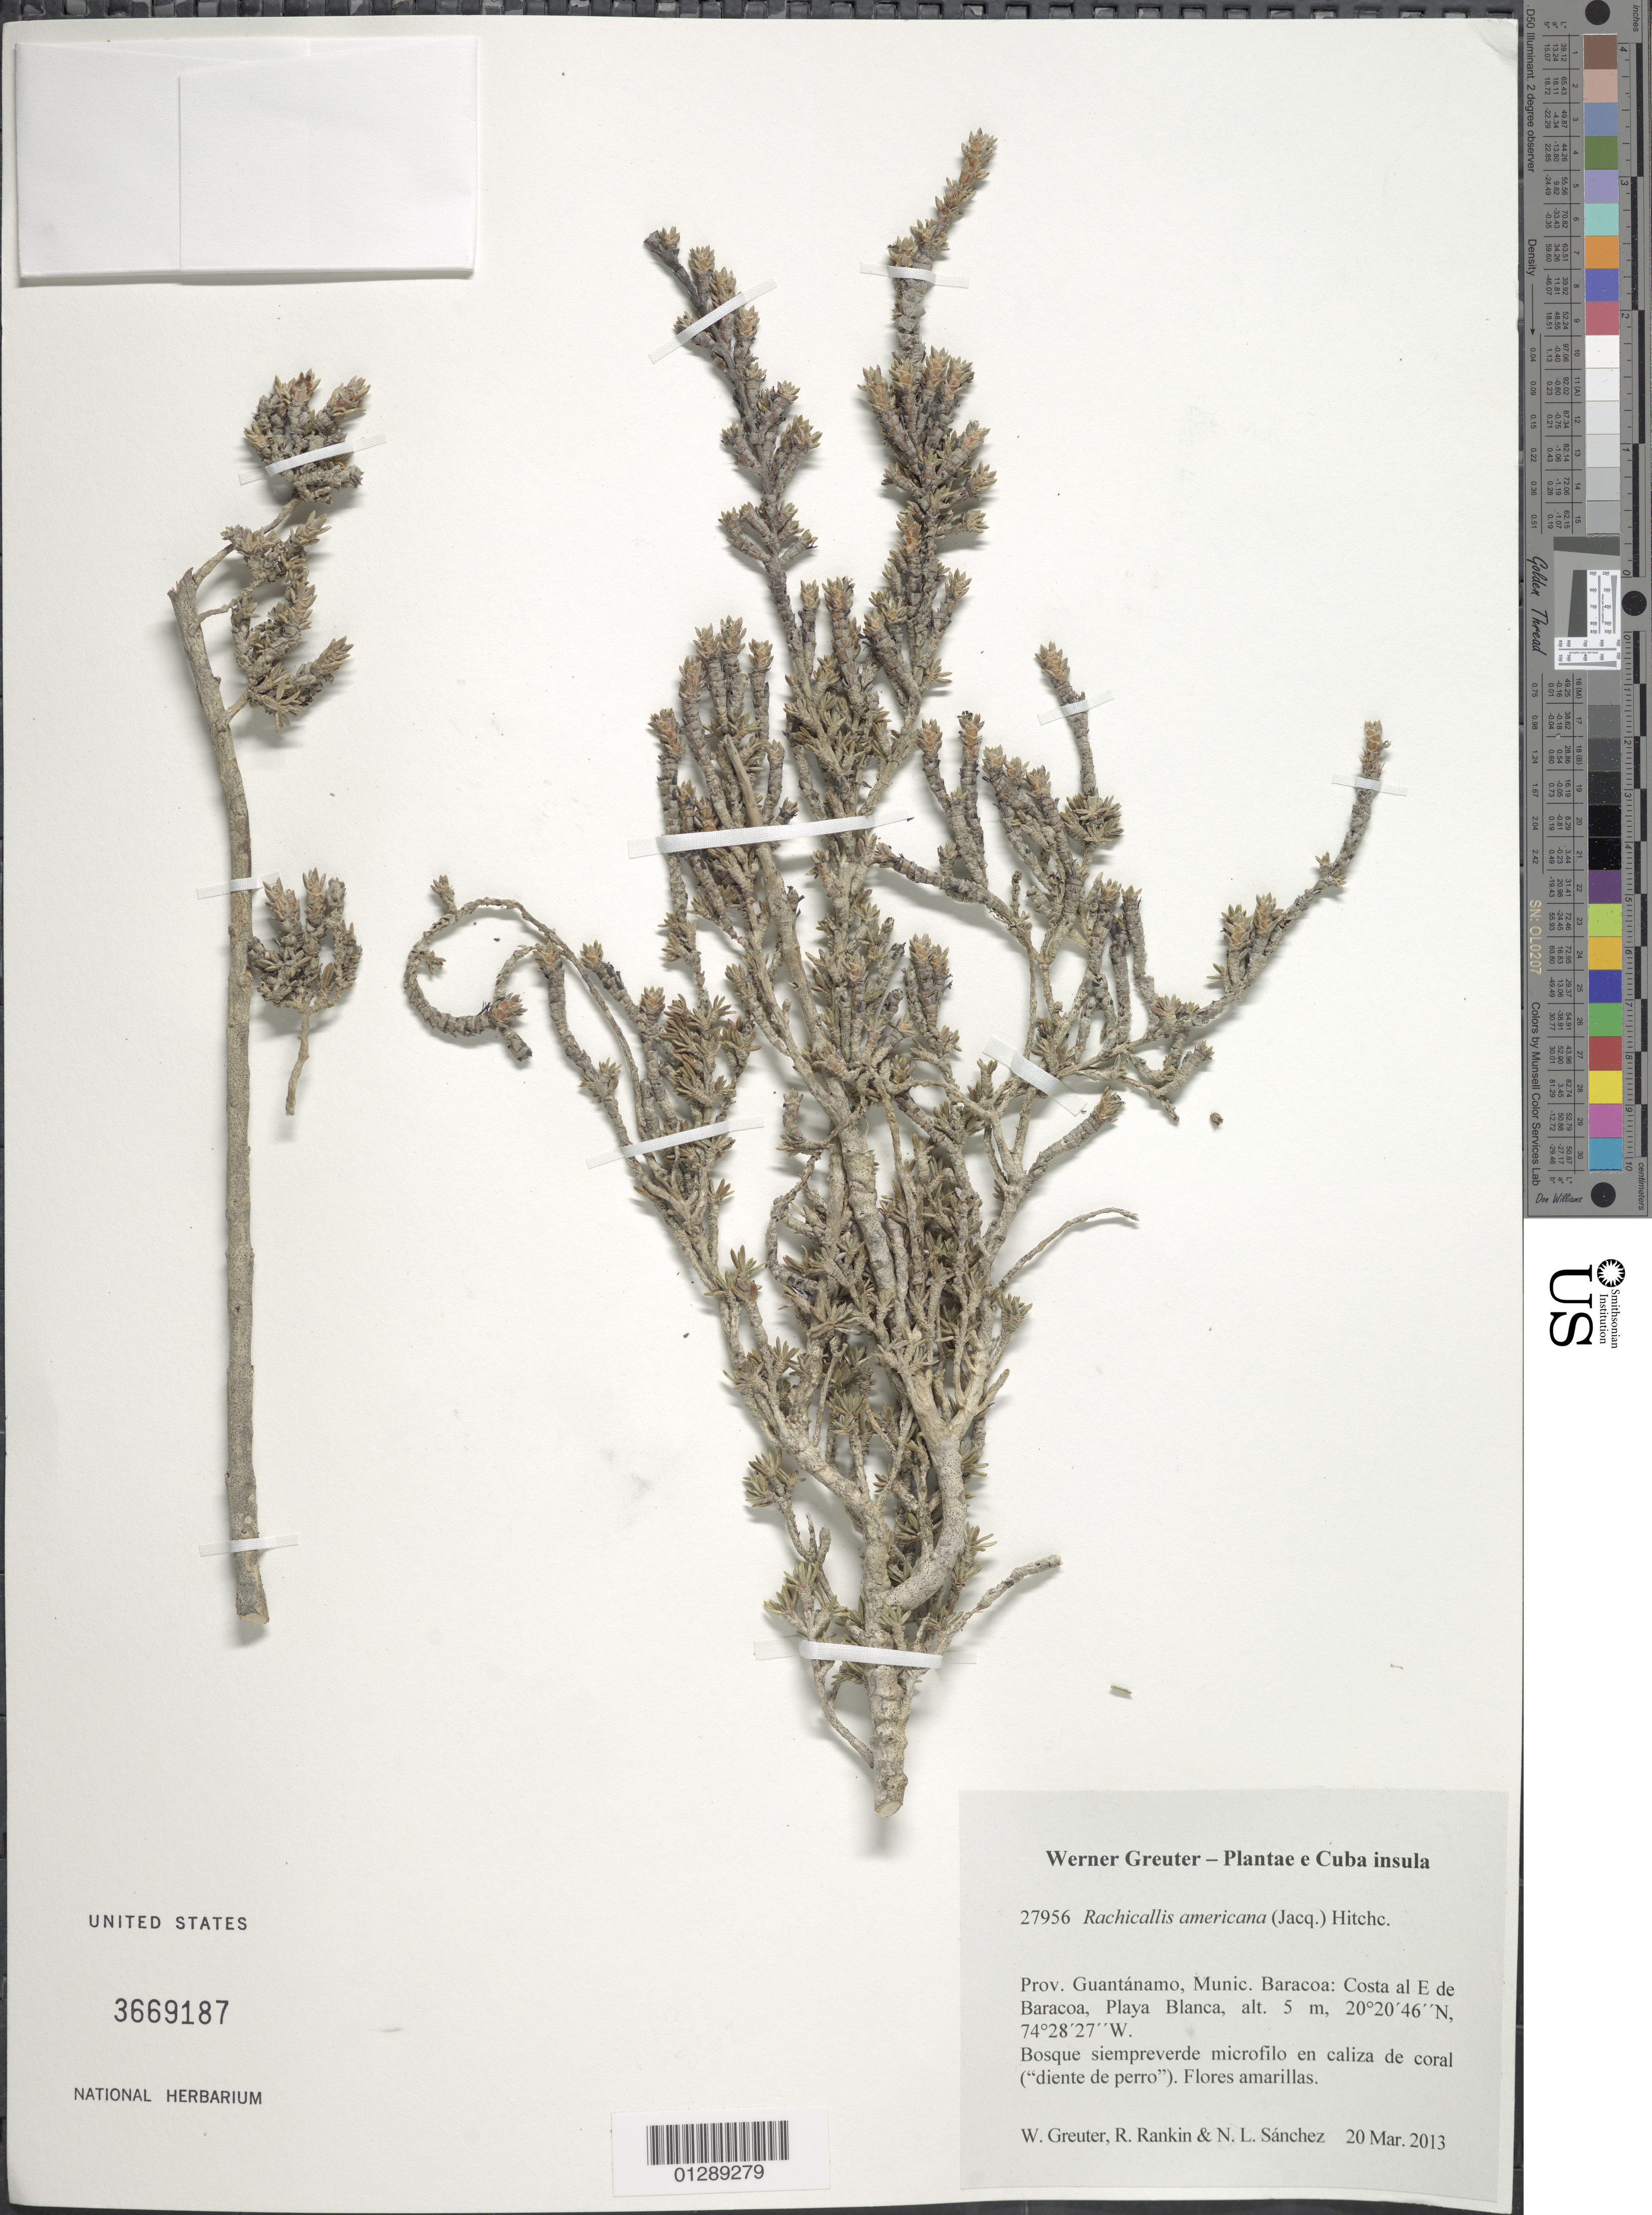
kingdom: Plantae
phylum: Tracheophyta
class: Magnoliopsida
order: Gentianales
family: Rubiaceae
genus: Rachicallis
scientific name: Rachicallis americana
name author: (Jacq.) Hitchc.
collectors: W. R. Greuter, R. Rankin Rodriguez & N. Sanchez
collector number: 27956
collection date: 2013-03-20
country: Cuba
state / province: Guantanamo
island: Cuba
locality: Munic. Baracoa: Costa al E de Baracoa, Playa Blanca.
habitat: Bosque siempreverde microfilo en caliza se coral ("diente de perro").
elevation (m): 5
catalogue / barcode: US 3669187